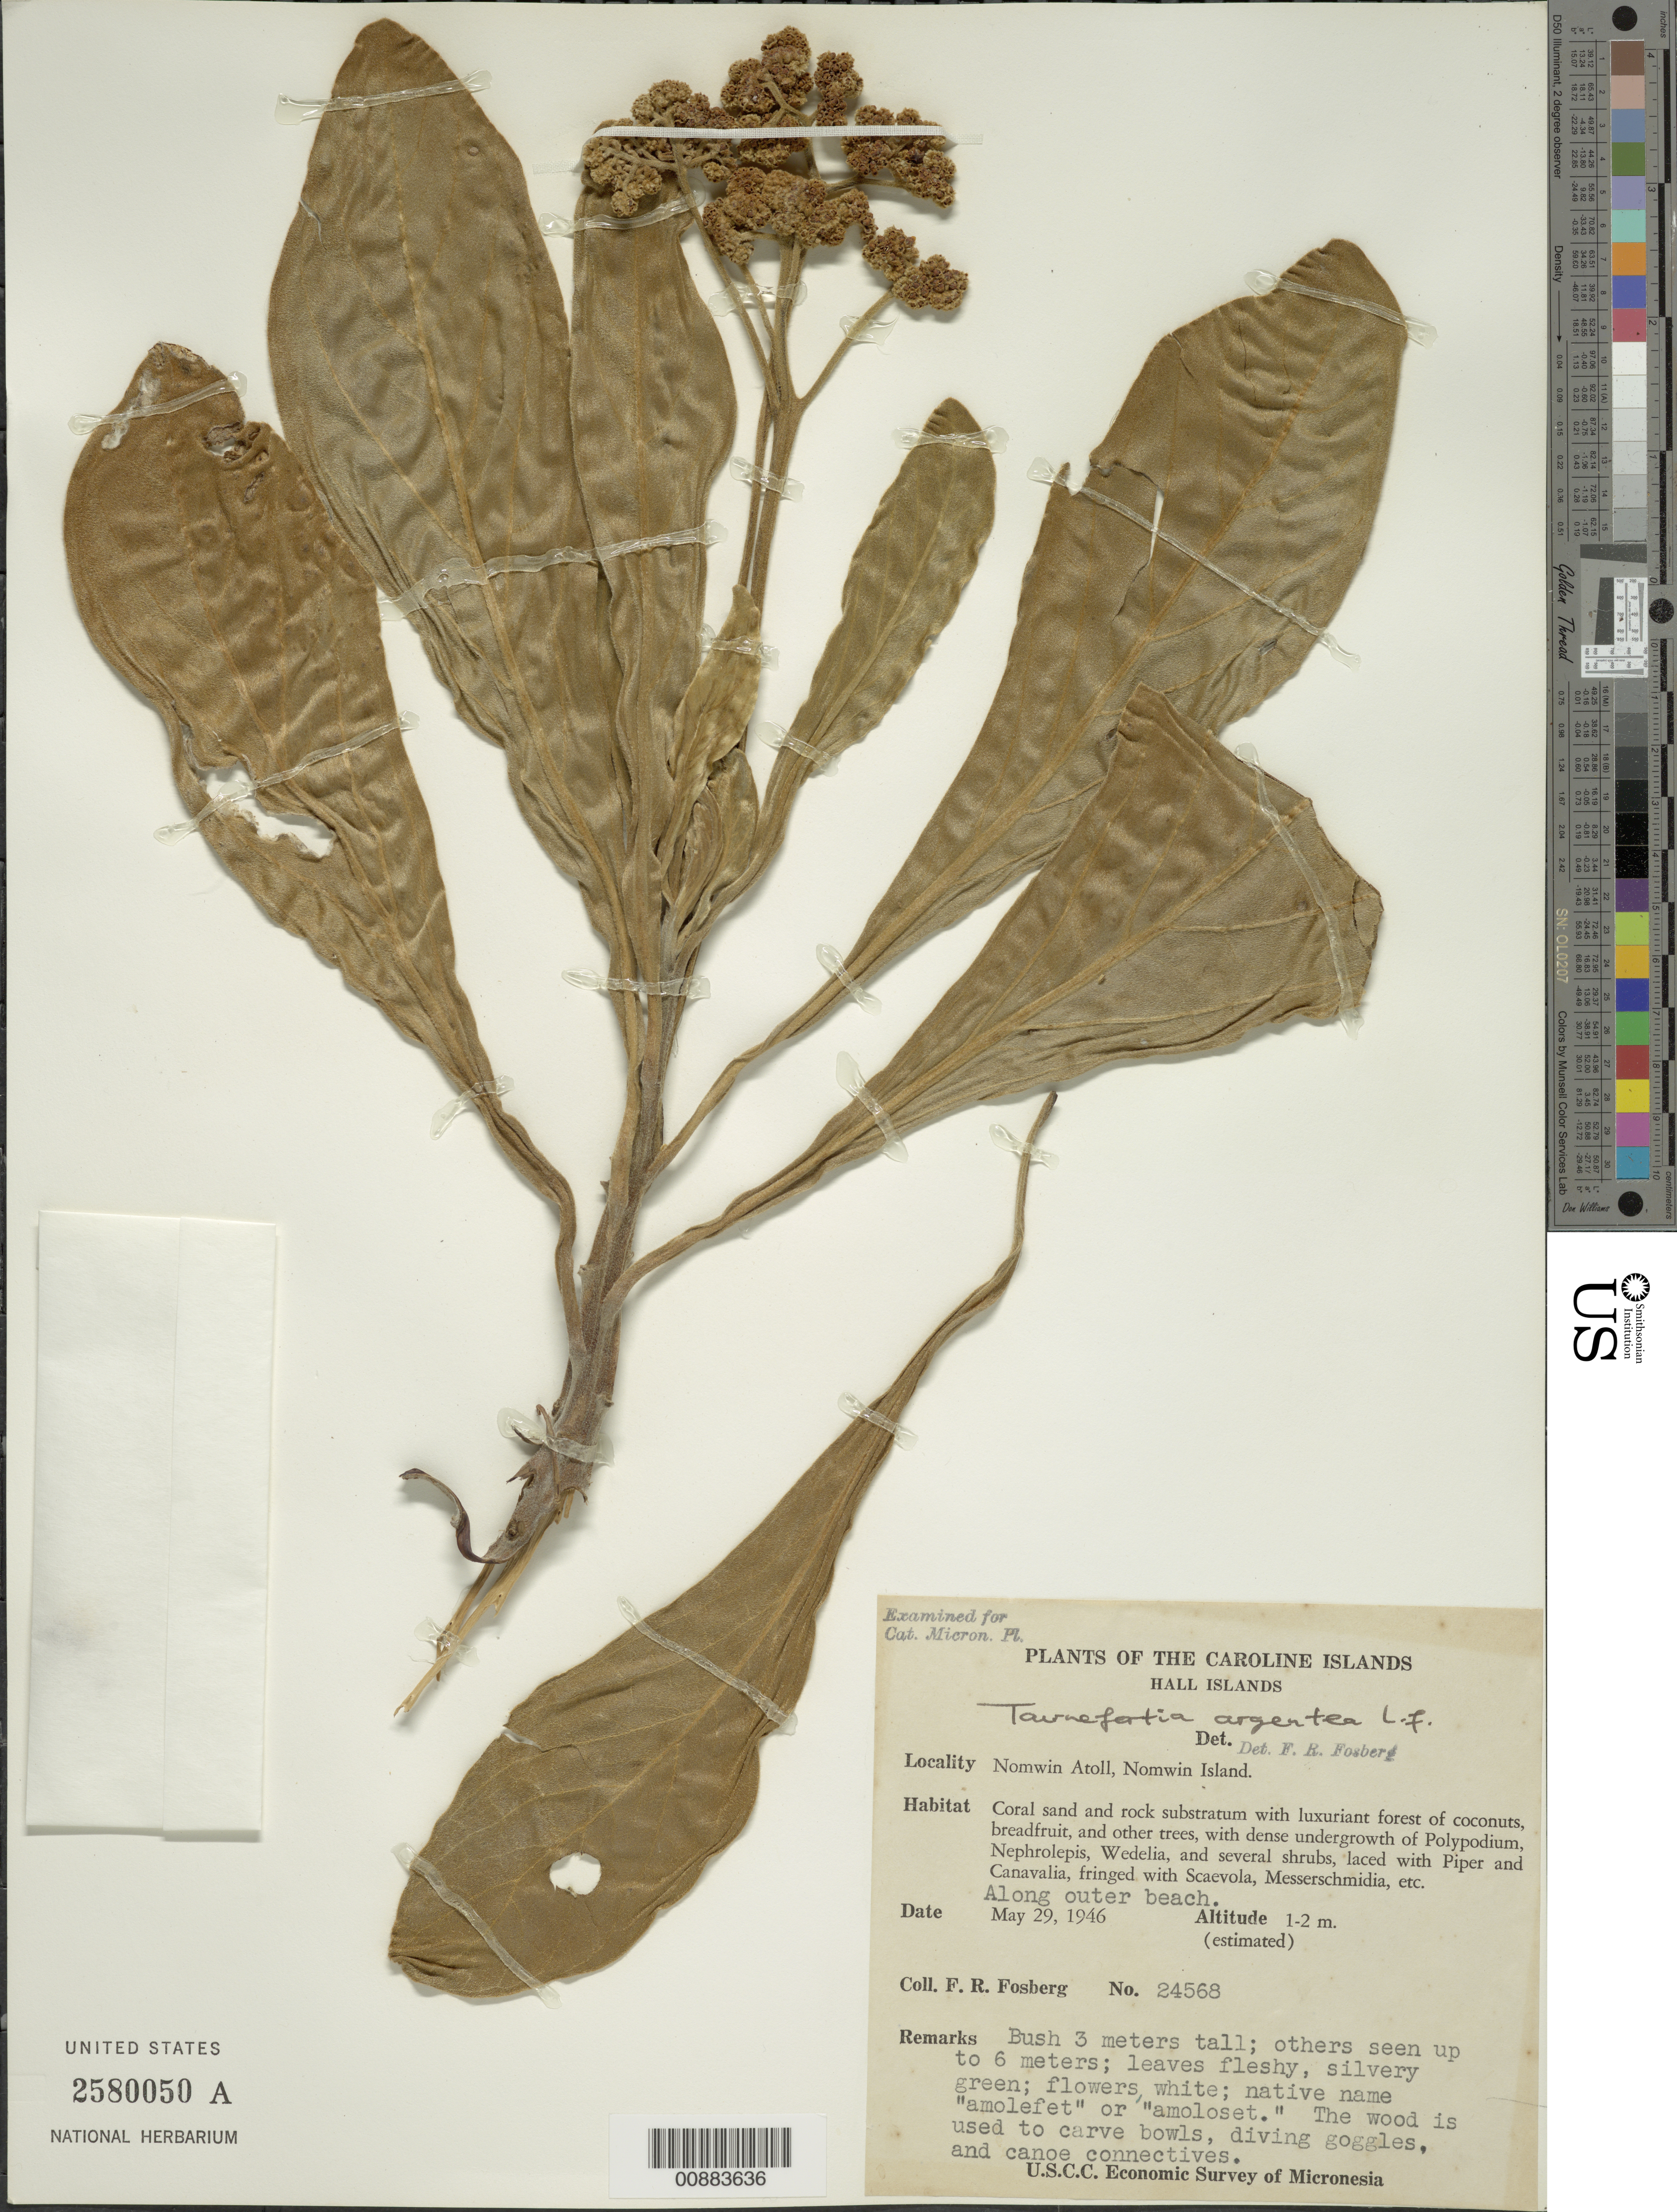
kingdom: Plantae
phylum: Tracheophyta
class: Magnoliopsida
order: Boraginales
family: Heliotropiaceae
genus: Heliotropium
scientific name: Heliotropium arboreum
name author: (Blanco) Mabberley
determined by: Wagner, W. L., (BOT), Smithsonian Institution - National Museum of Natural History (UNITED STATES)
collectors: F. R. Fosberg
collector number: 24568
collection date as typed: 29 May 1946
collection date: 1946-05-29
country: Micronesia, Federated States of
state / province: Truk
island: Nomwin Atoll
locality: Nomwin Atoll, Nomwin Islet; along outer beach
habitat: Coral sand and rock substratum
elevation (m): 1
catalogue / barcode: US 2580050